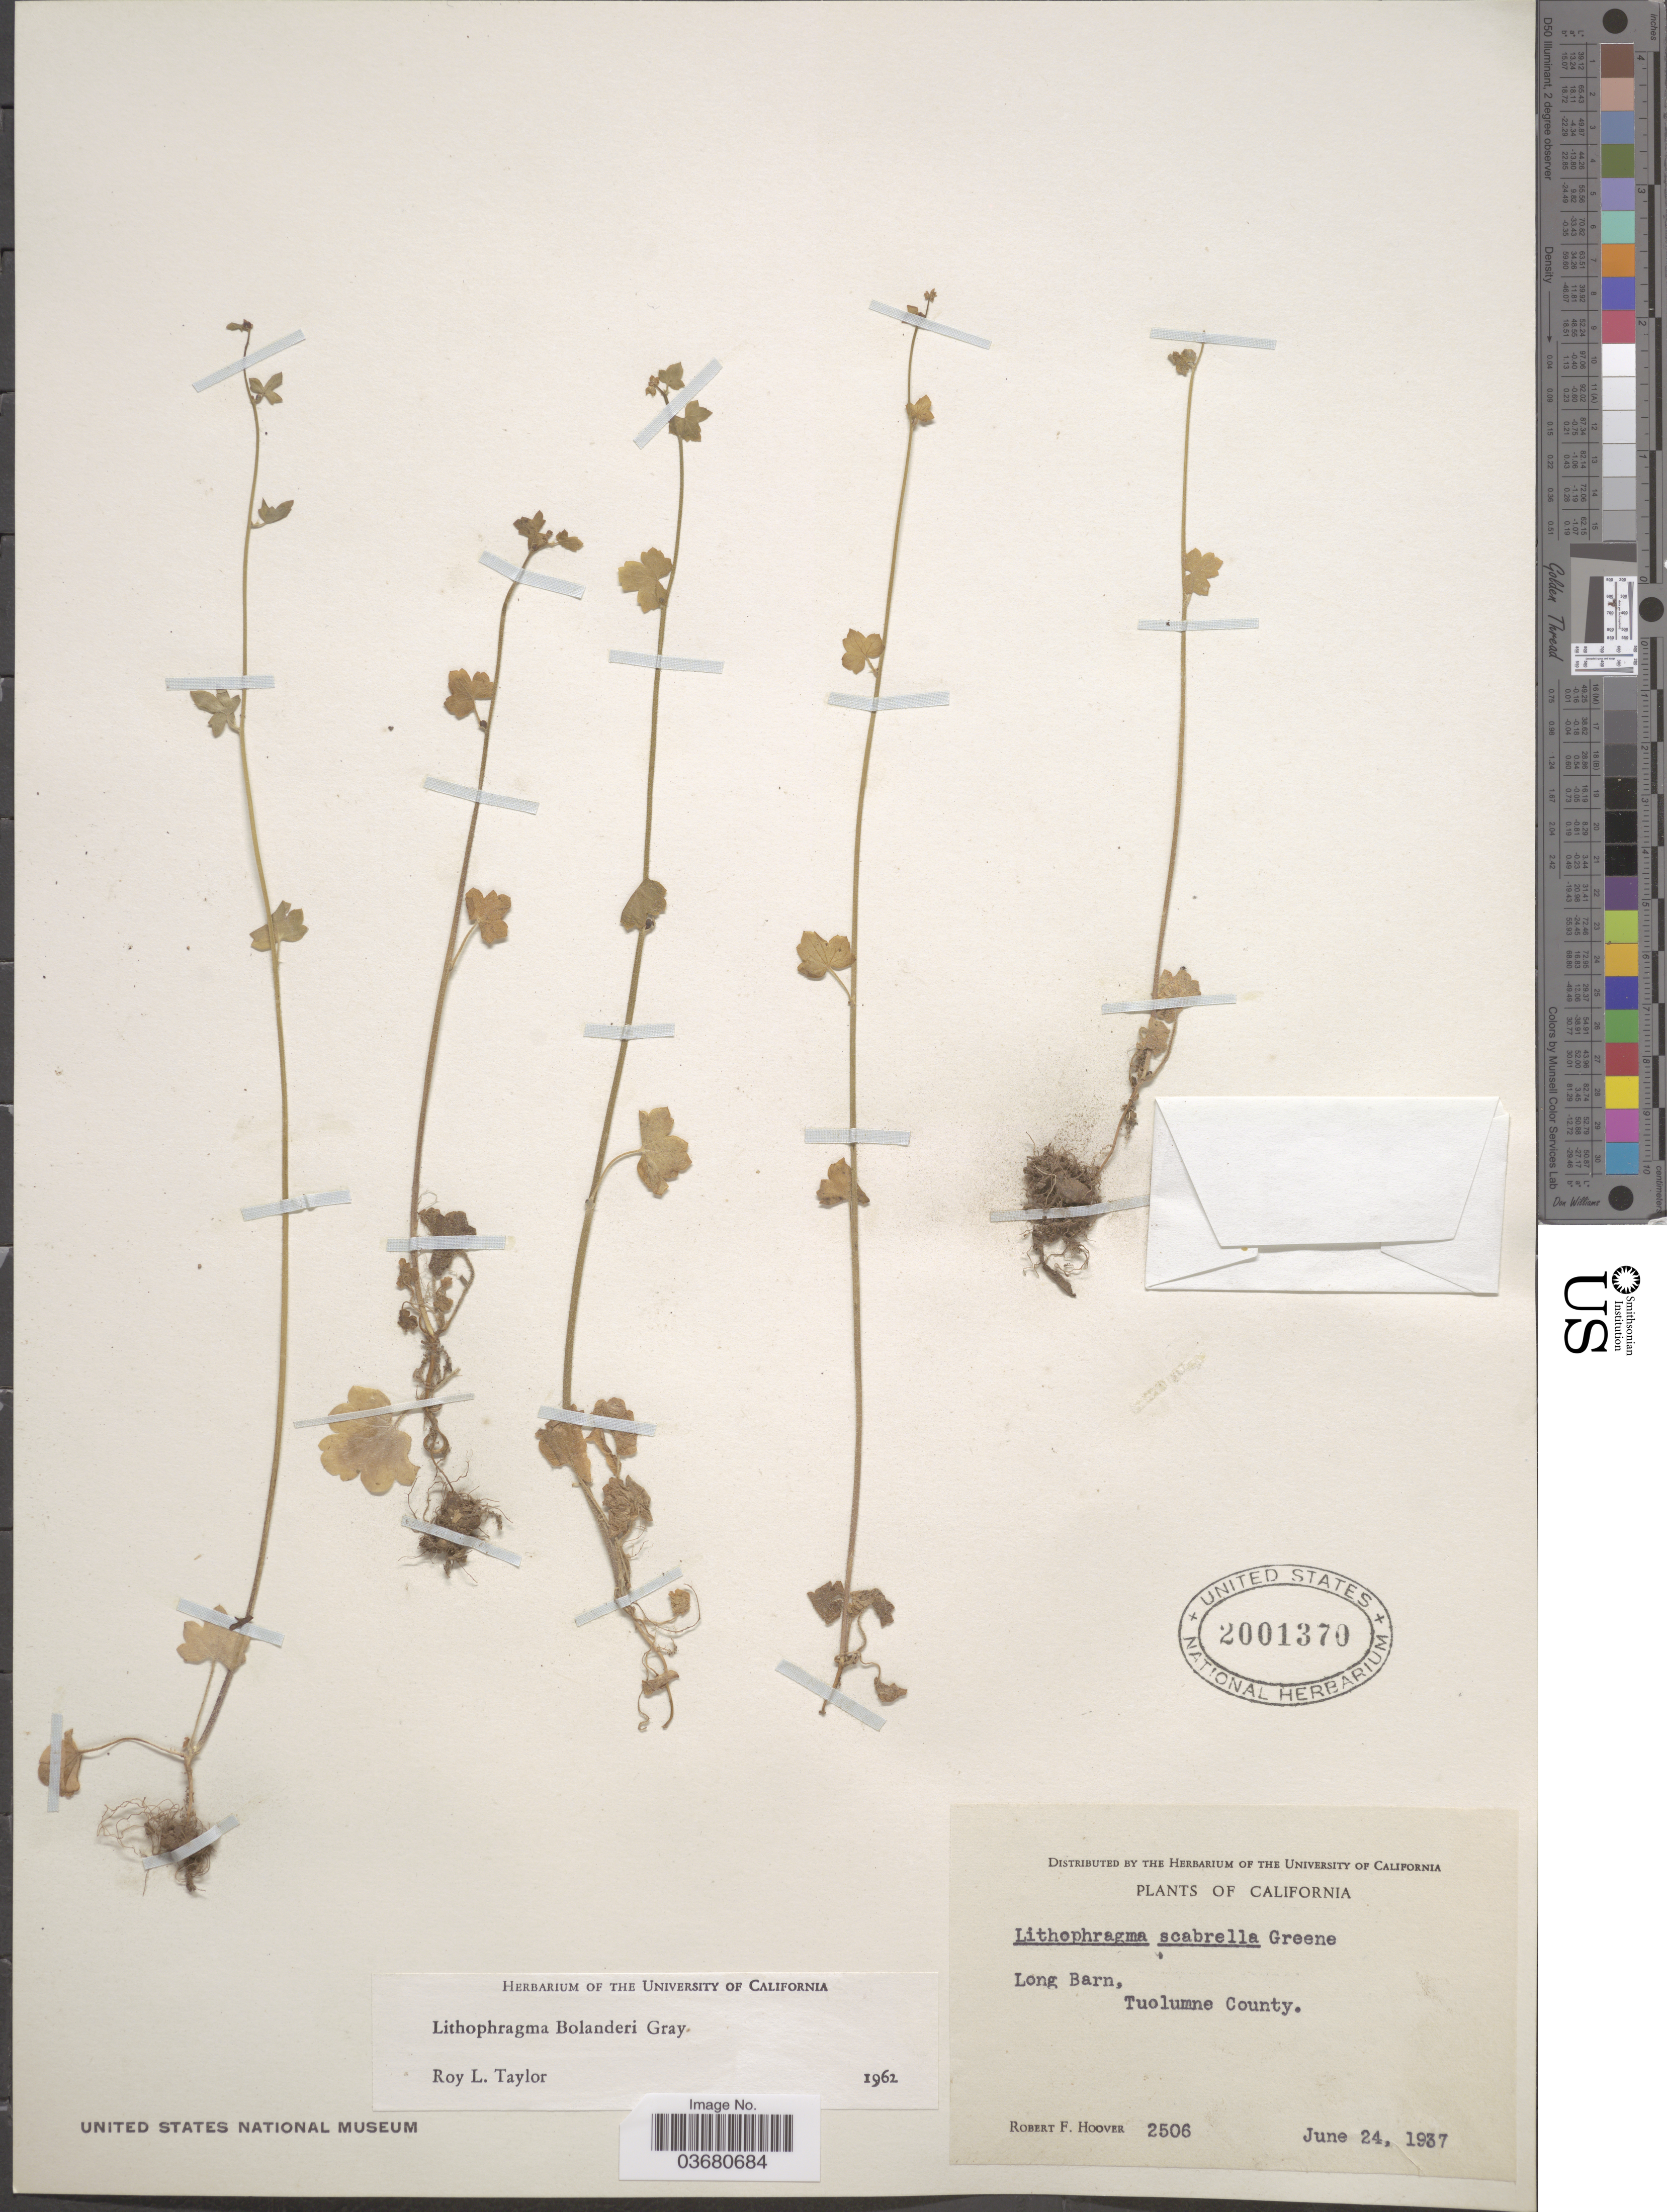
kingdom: Plantae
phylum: Tracheophyta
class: Magnoliopsida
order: Saxifragales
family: Saxifragaceae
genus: Lithophragma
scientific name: Lithophragma bolanderi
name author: A. Gray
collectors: R. F. Hoover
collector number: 2506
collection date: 1937-06-24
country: United States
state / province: California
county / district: Tuolumne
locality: Long Barn, Tuolumne County.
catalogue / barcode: US 2001370